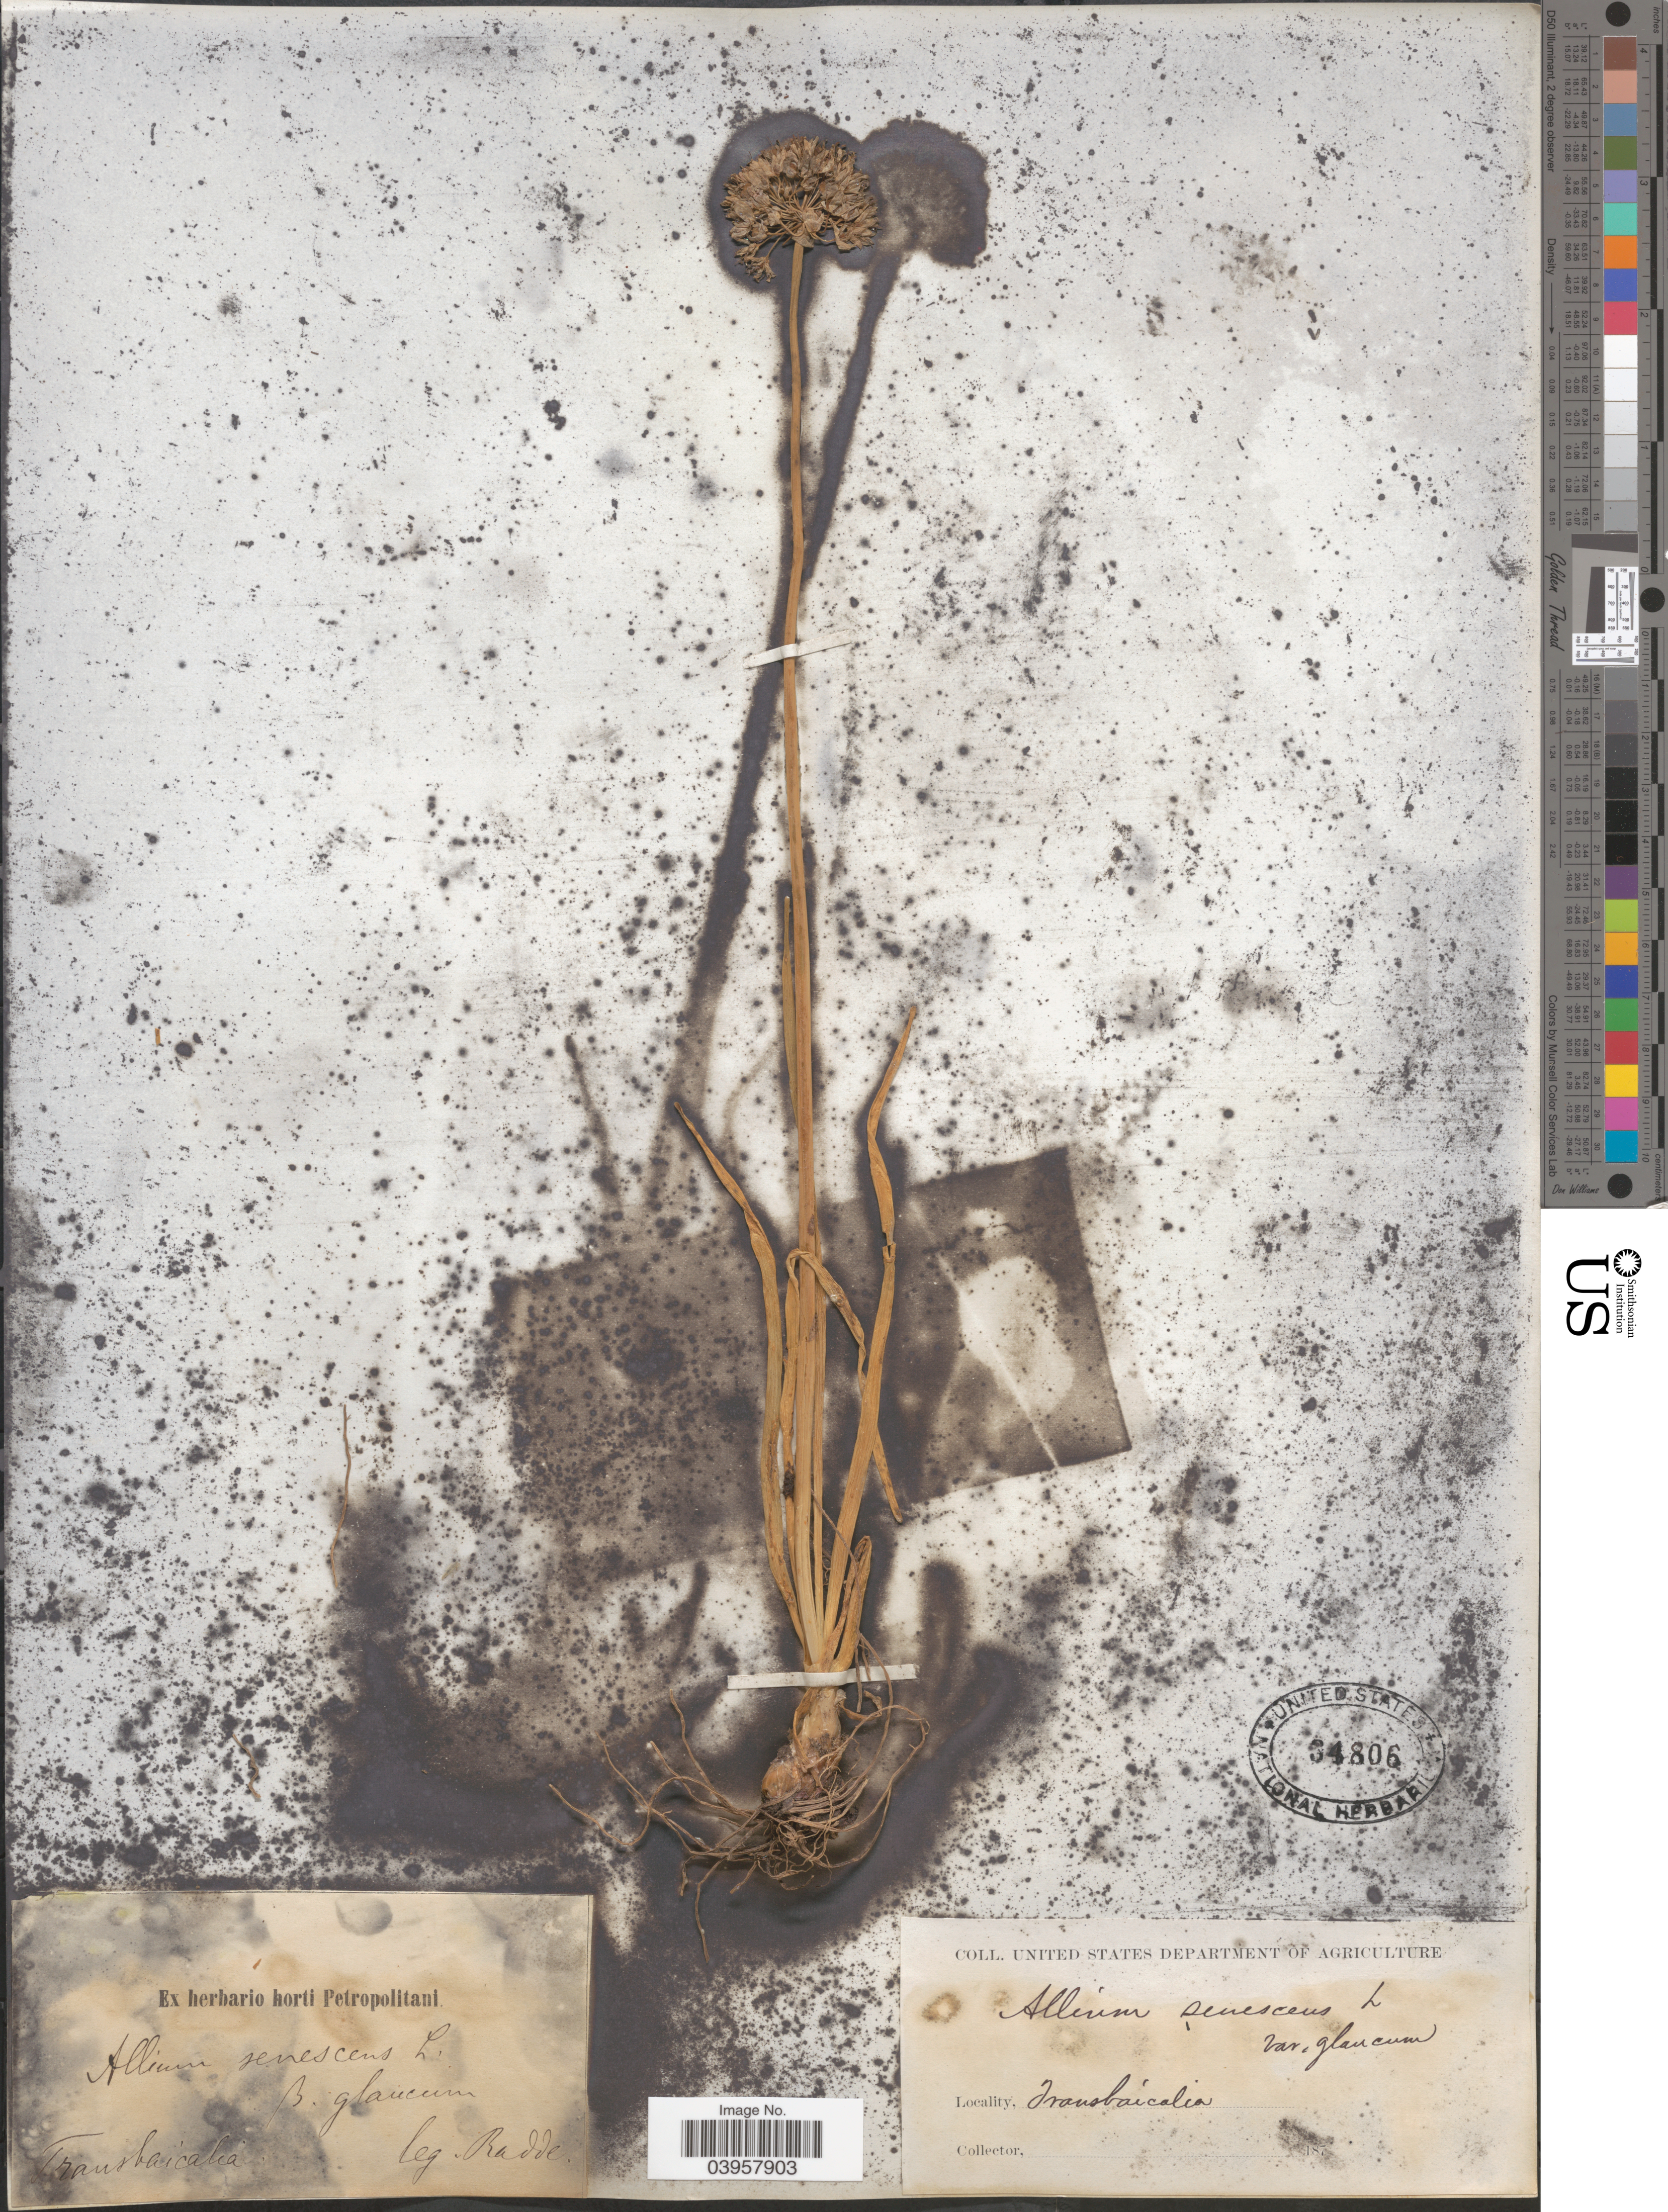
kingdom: Plantae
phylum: Tracheophyta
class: Liliopsida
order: Asparagales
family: Amaryllidaceae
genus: Allium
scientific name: Allium senescens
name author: L.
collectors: Radde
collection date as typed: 187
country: Russian Federation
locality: Transbaicalia.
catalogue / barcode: US 34806